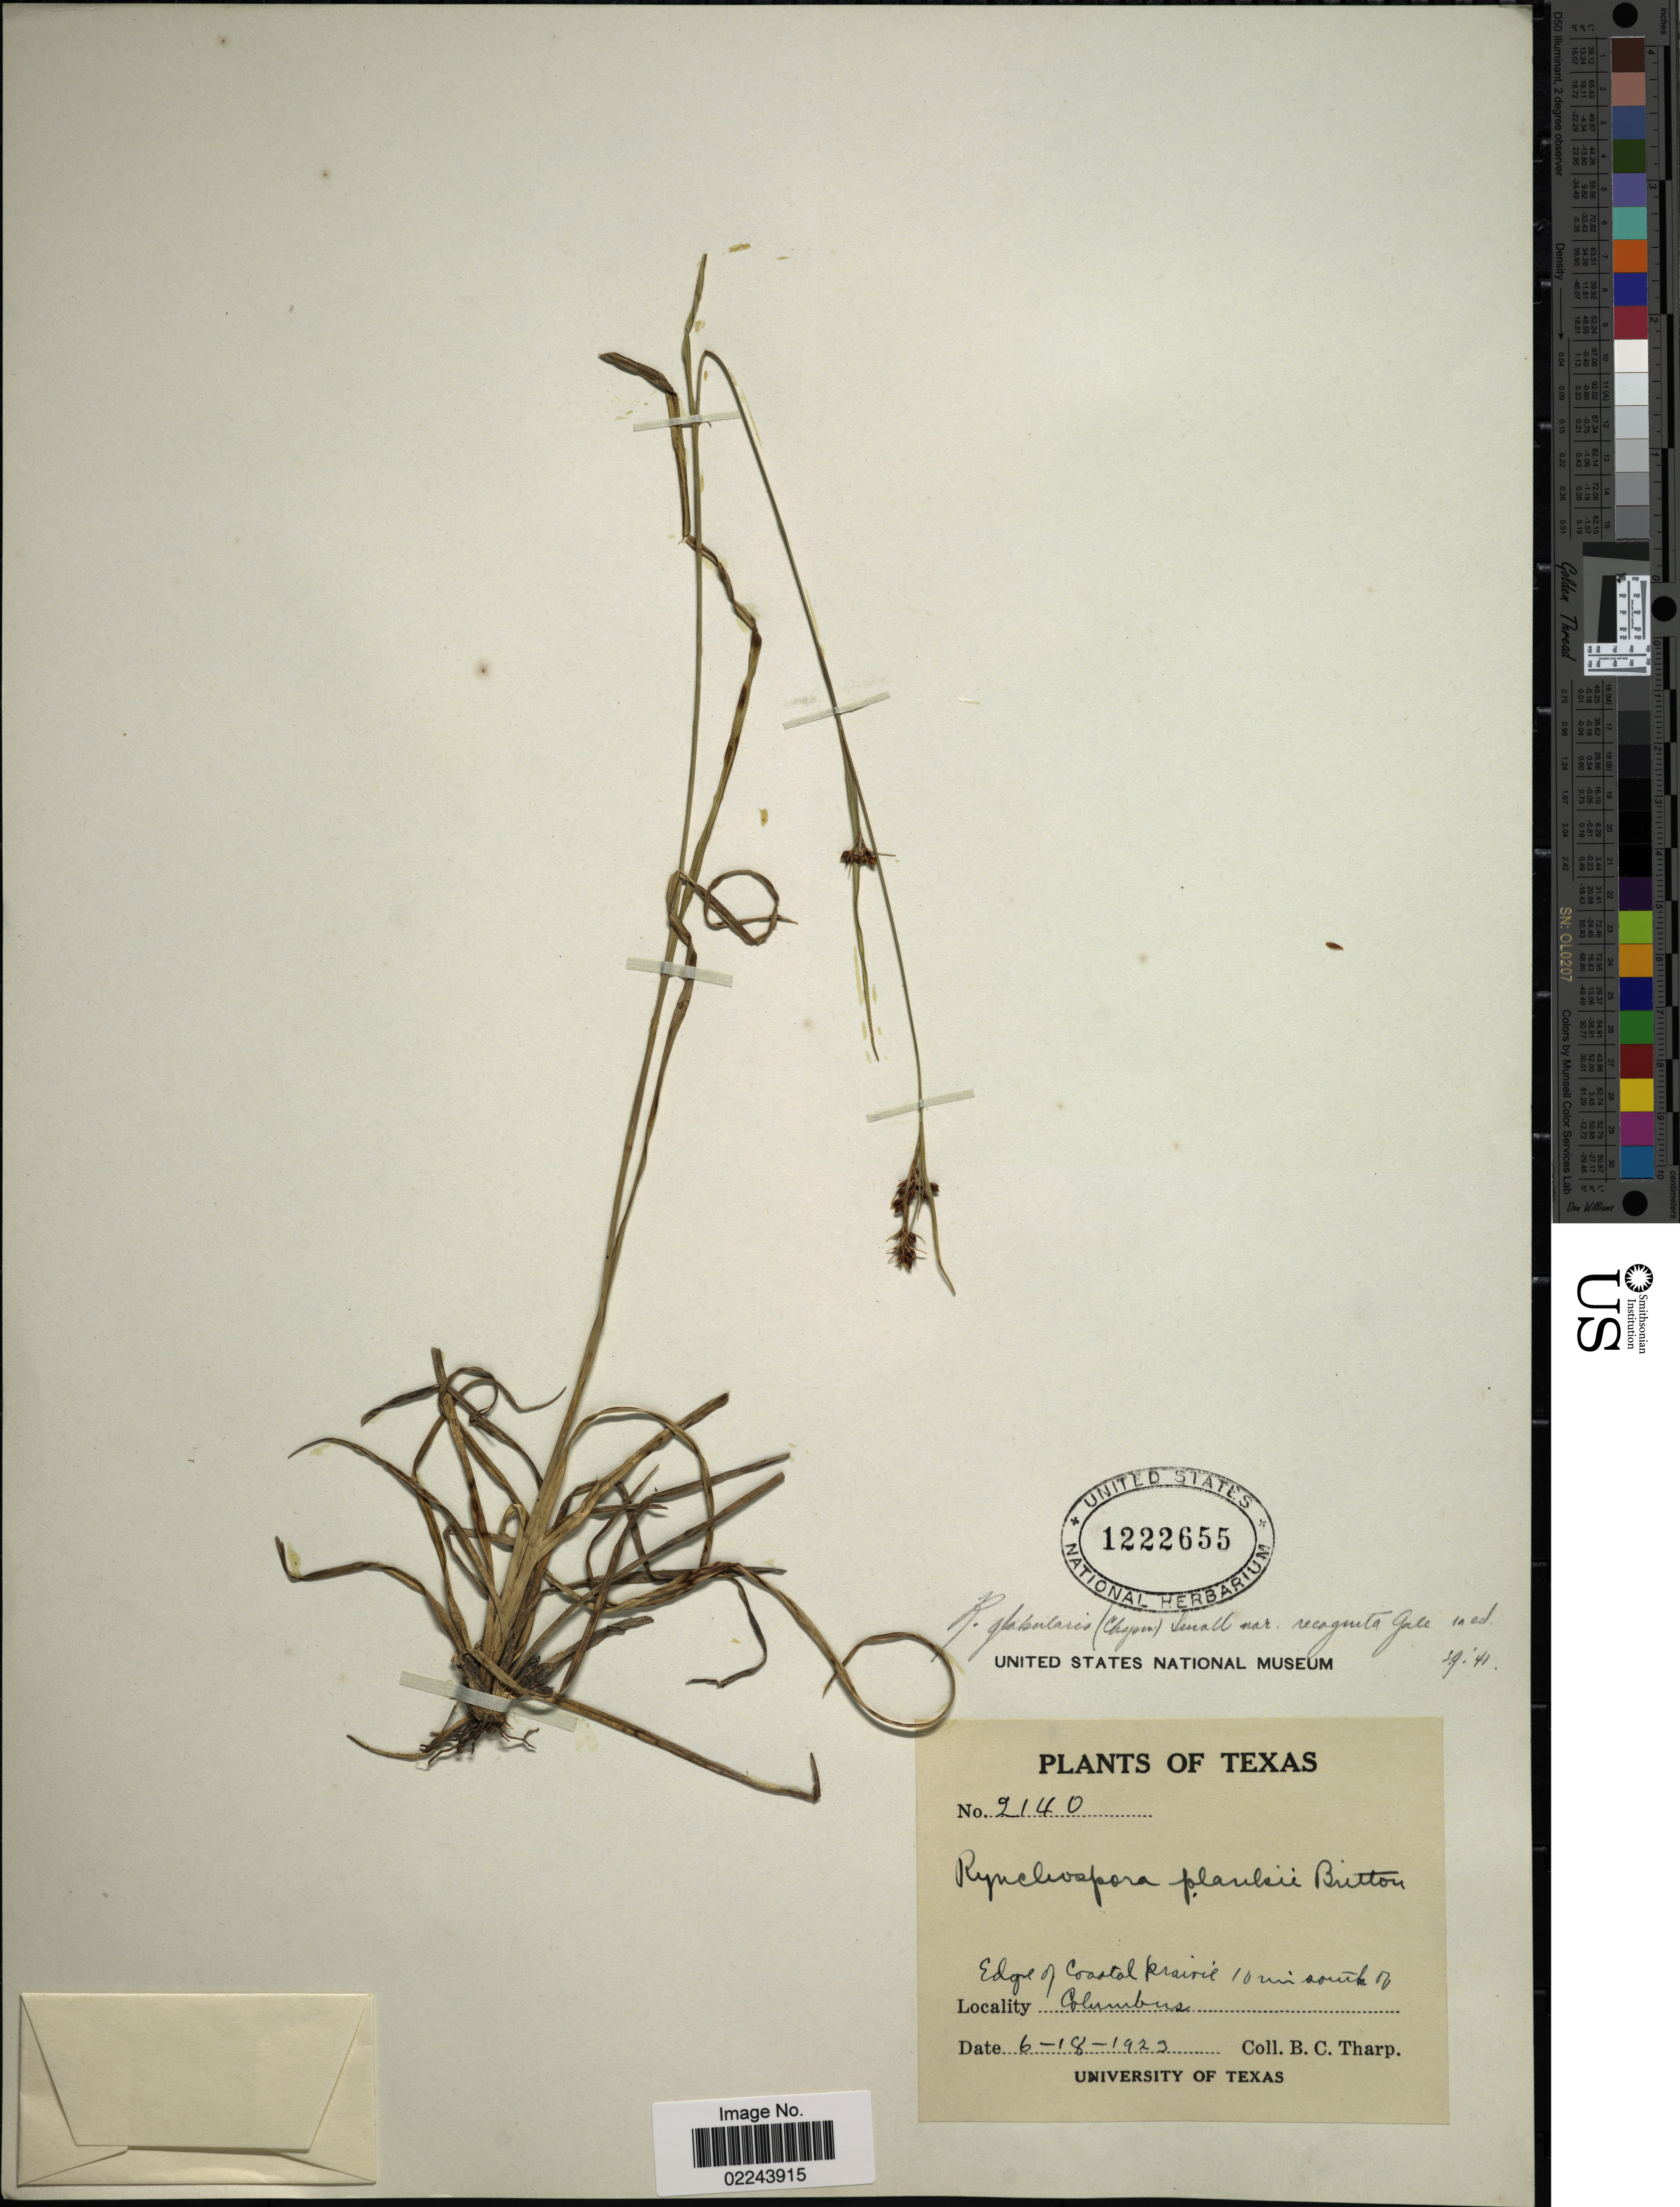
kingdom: Plantae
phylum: Tracheophyta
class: Liliopsida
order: Poales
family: Cyperaceae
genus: Rhynchospora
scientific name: Rhynchospora recognita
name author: (Gale) Kral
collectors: B. C. Tharp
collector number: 2140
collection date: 1923-06-18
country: United States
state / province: Texas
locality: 10 mi south of Columbus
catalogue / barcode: US 1222655